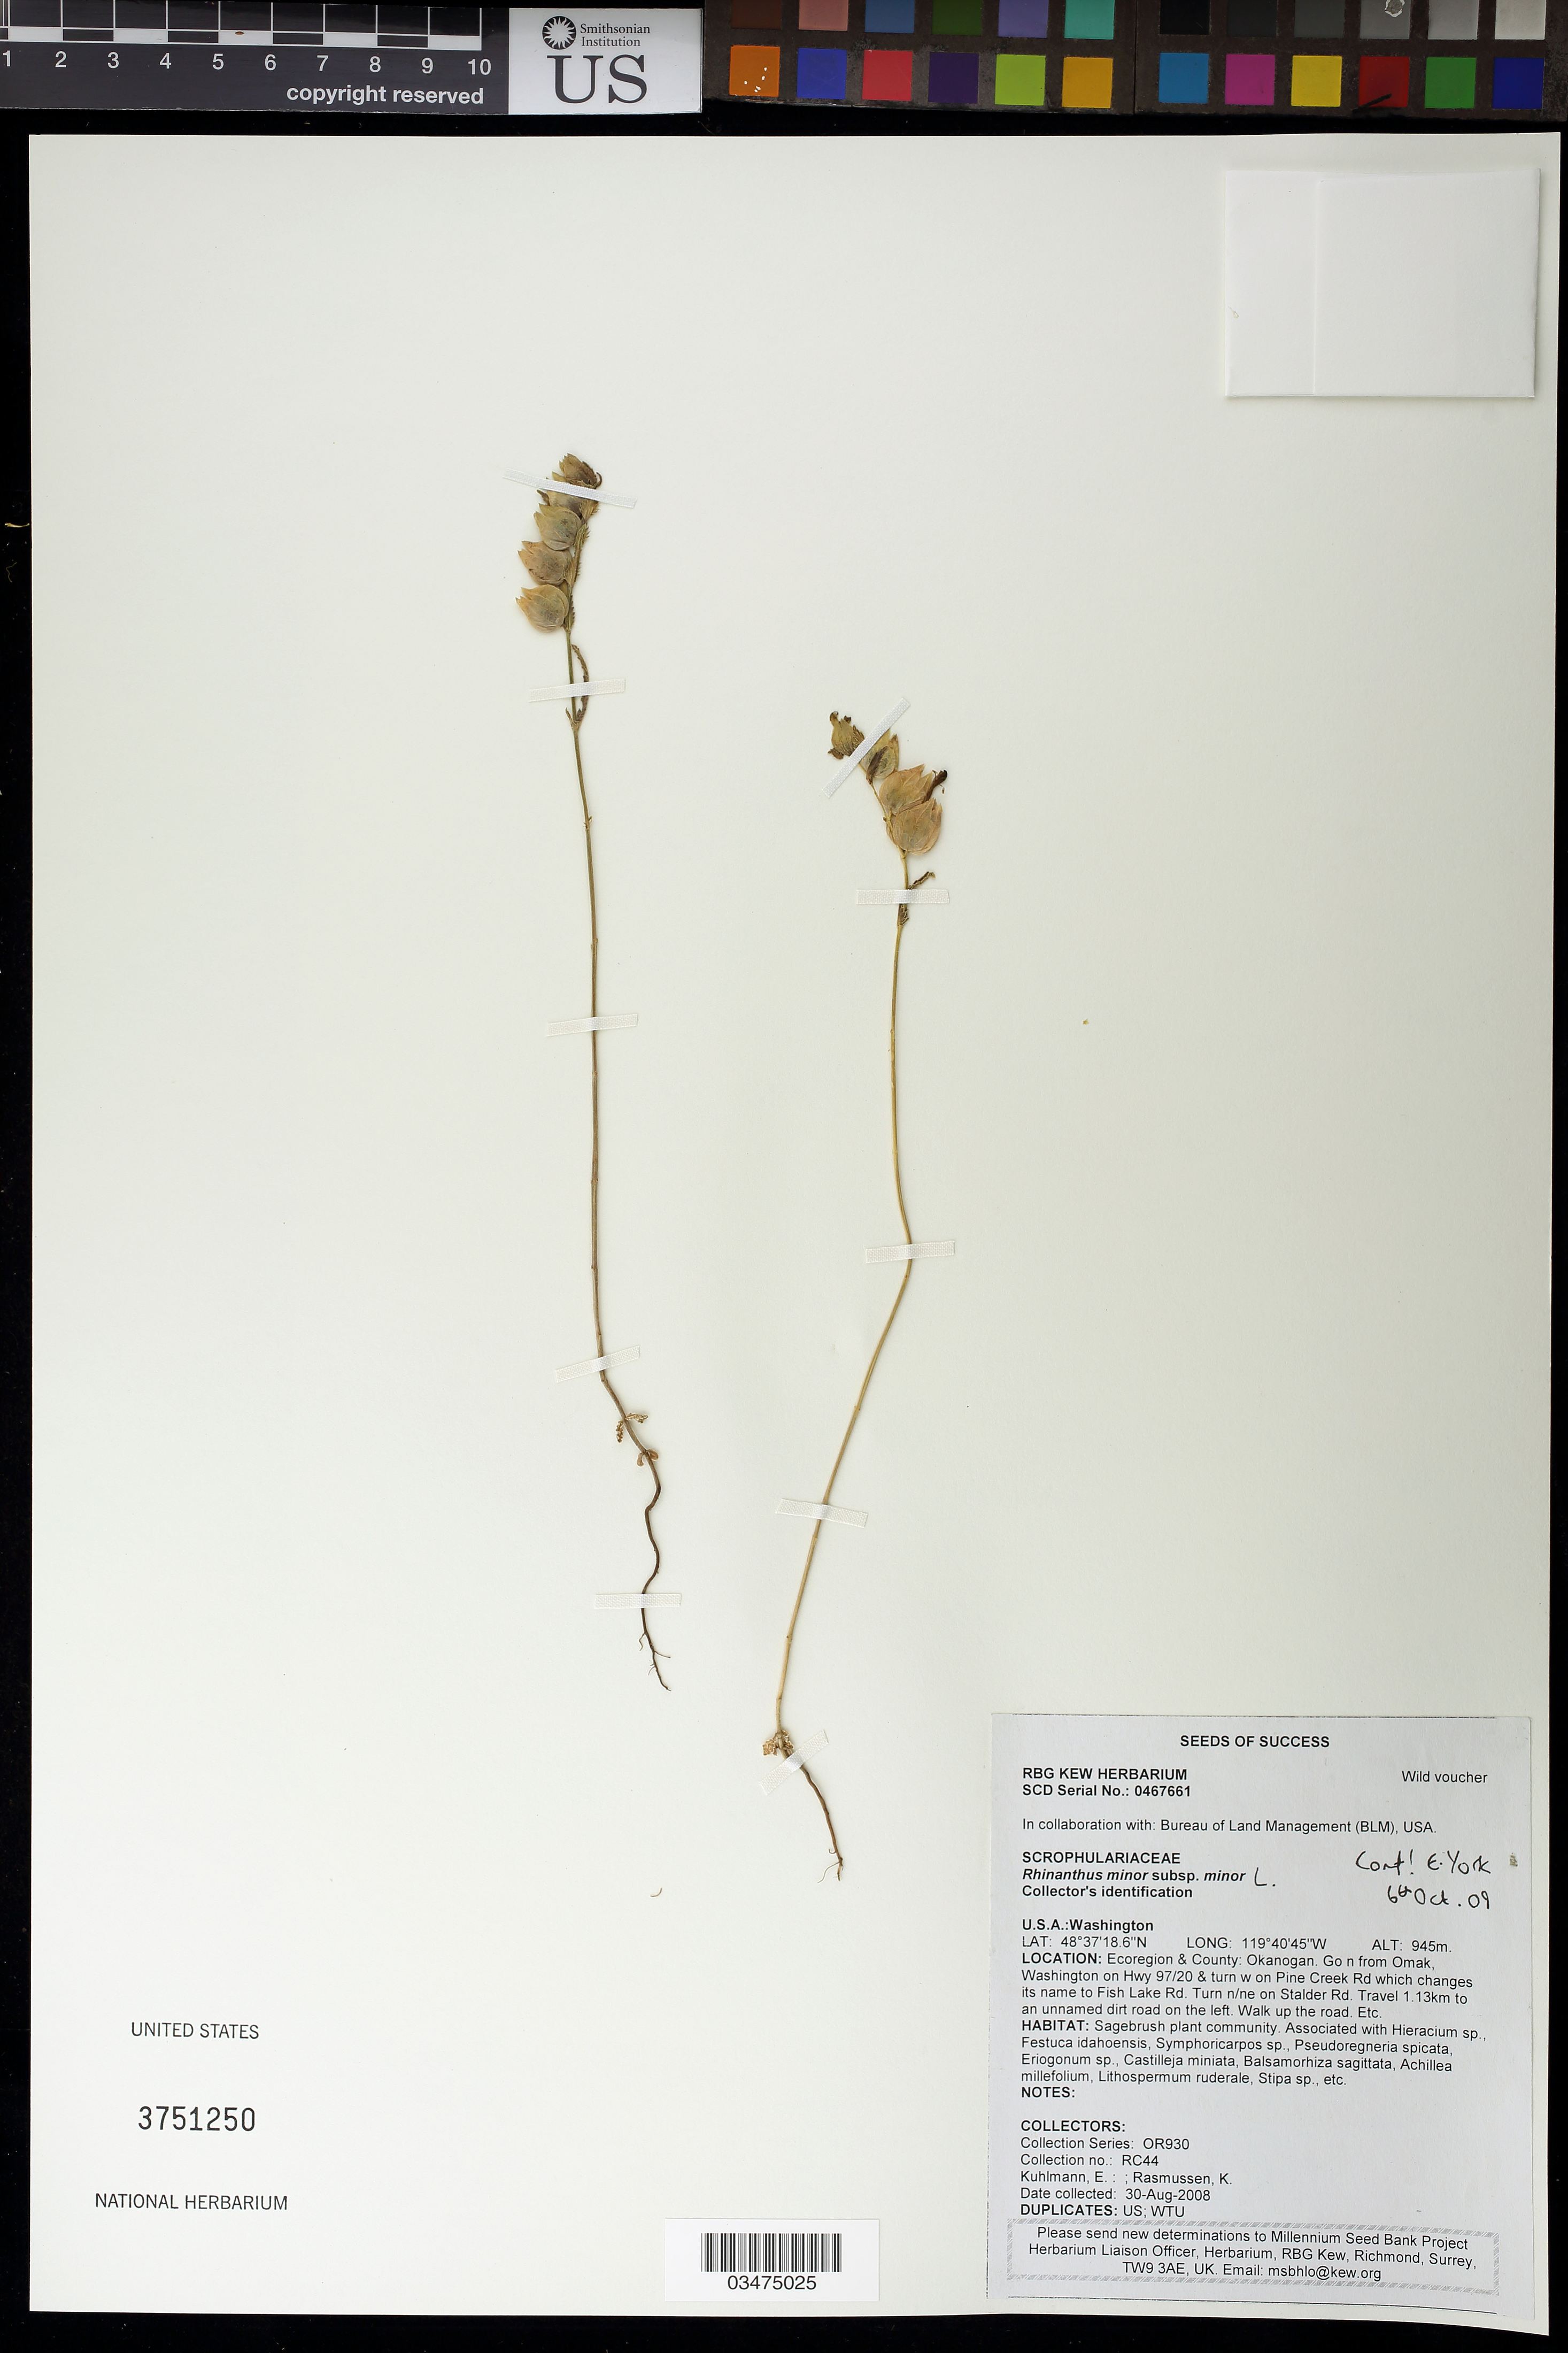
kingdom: Plantae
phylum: Tracheophyta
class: Magnoliopsida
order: Lamiales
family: Orobanchaceae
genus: Rhinanthus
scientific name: Rhinanthus minor subsp. minor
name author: L.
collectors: E. Kuhlmann & K. Rasmussen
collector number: OR930-RC44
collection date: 2008-08-30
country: United States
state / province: Washington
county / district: Okanogan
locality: N from Omakto Stalder Rd, then 1.13 km to unnamed dirt road on the left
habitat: Sugarbush plant community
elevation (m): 945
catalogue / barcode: US 3751250